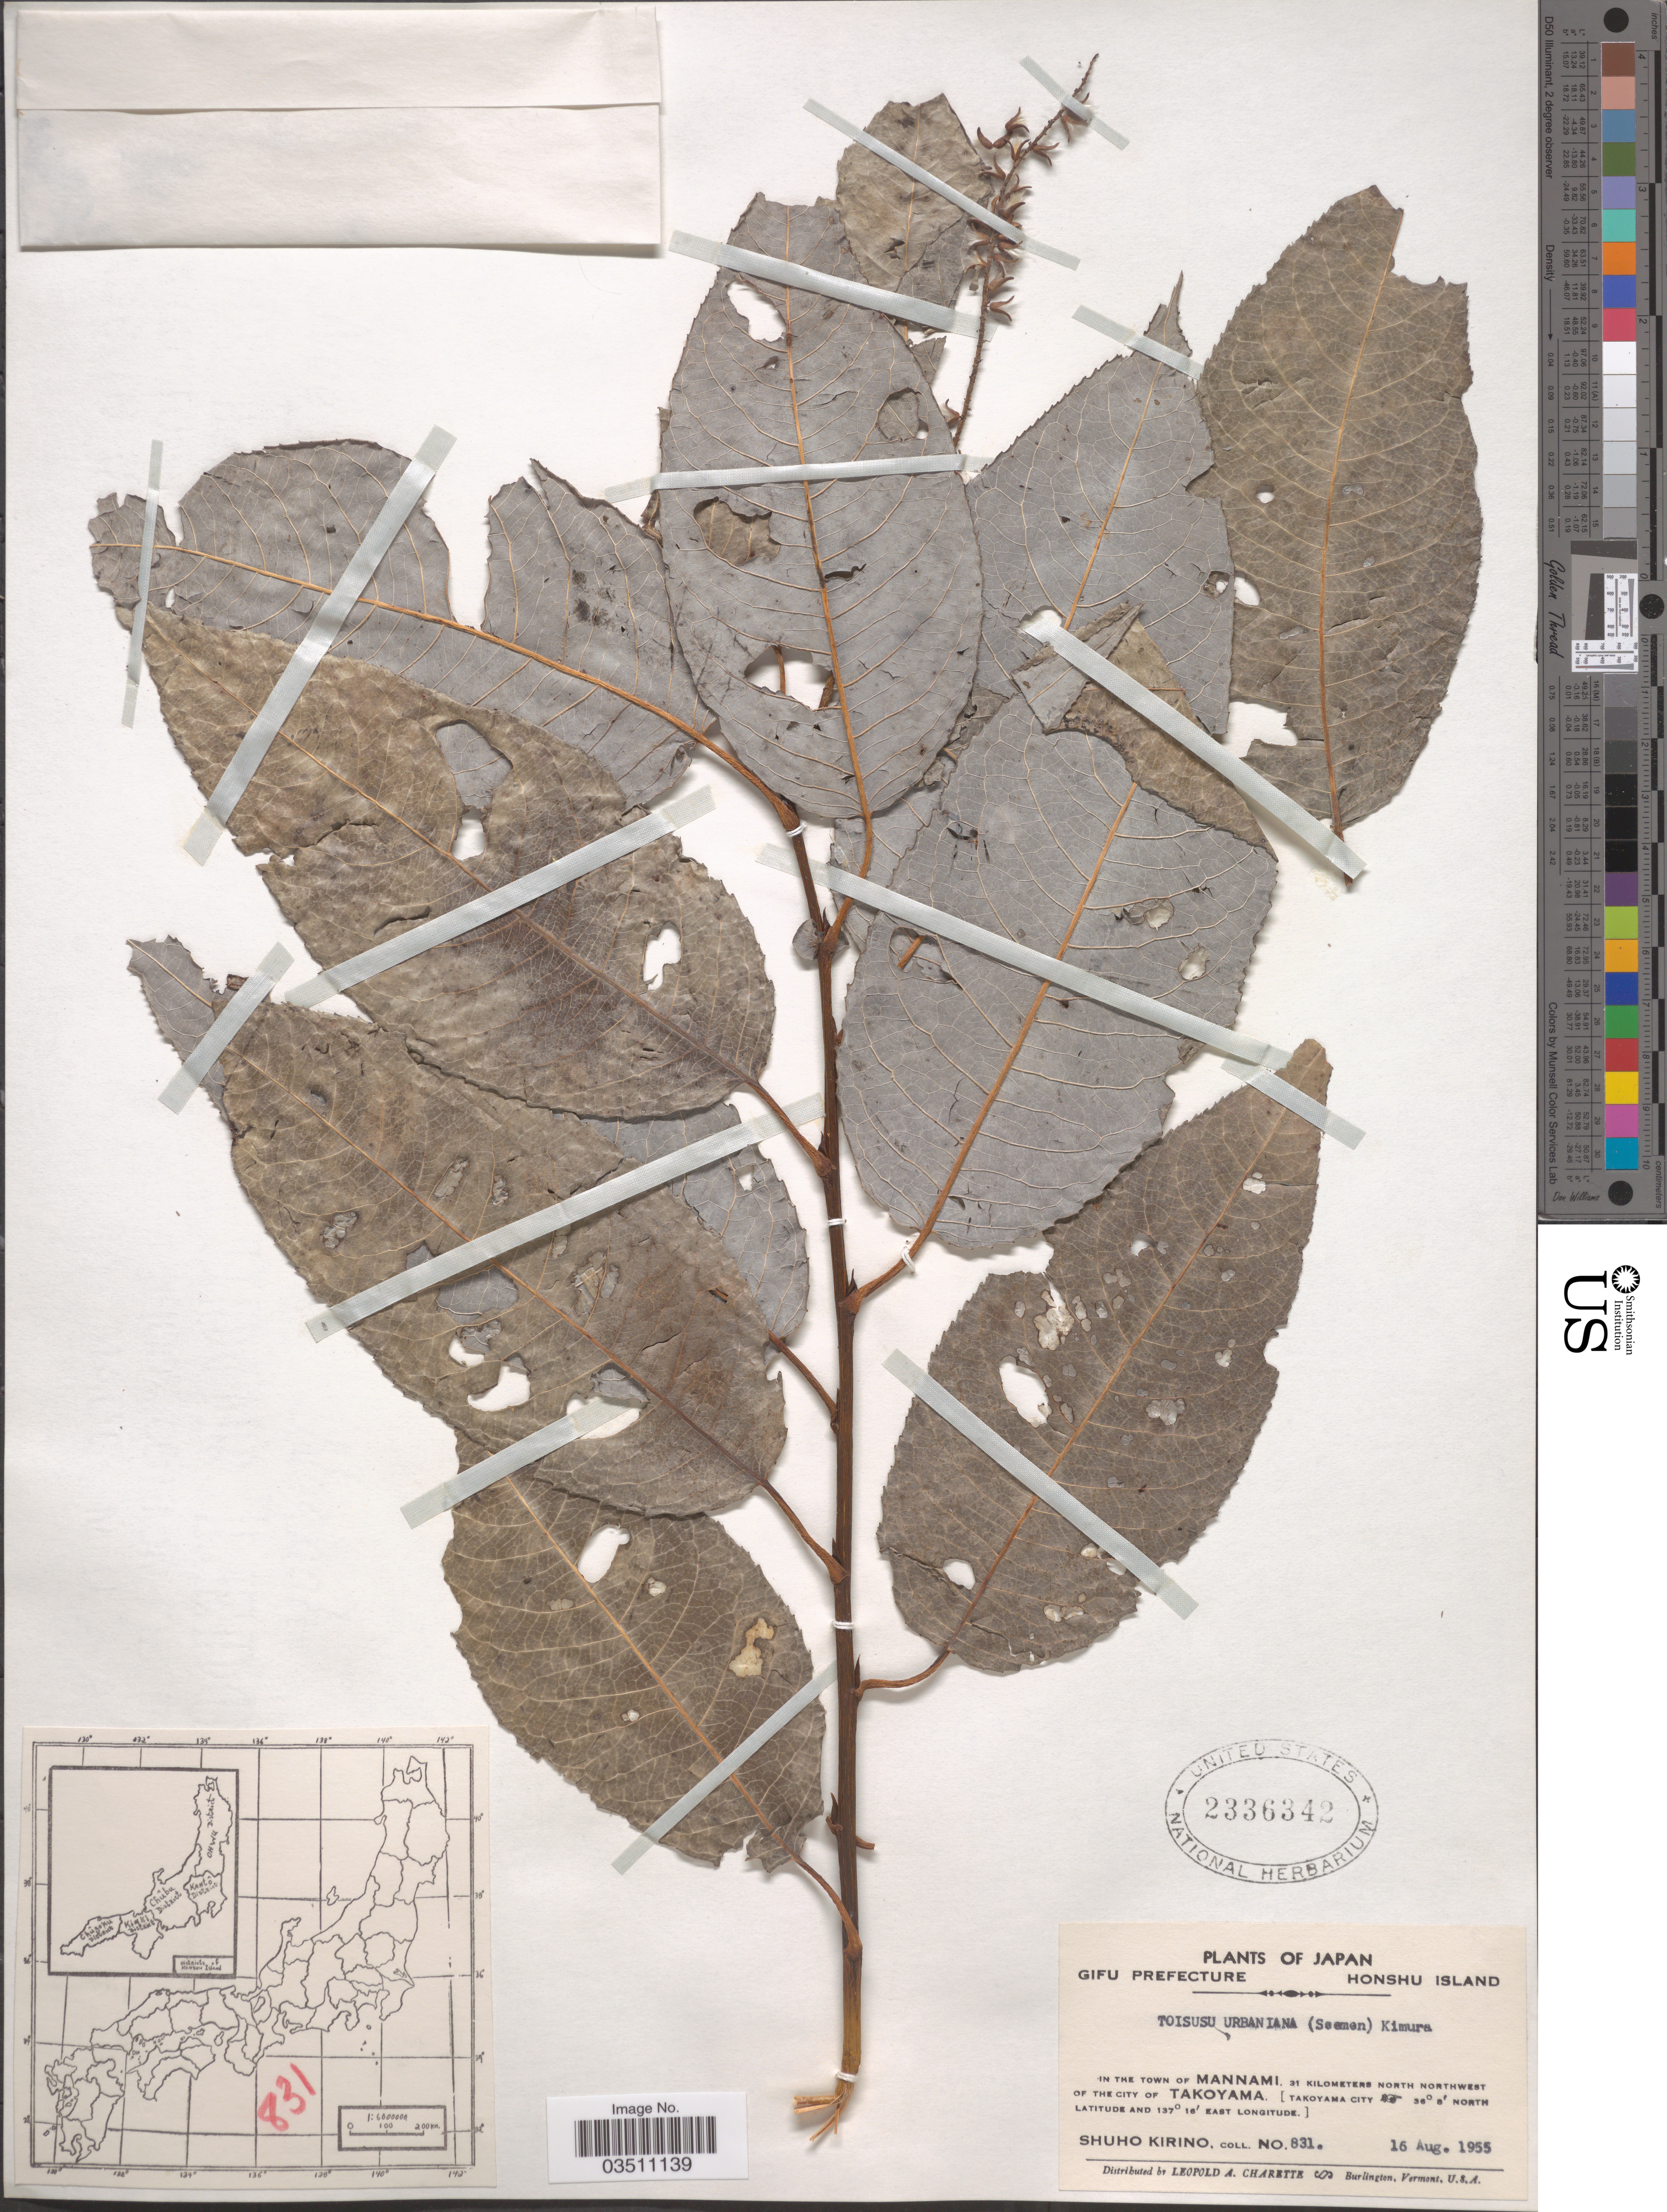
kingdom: Plantae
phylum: Tracheophyta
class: Magnoliopsida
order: Malpighiales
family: Salicaceae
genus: Salix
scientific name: Salix urbaniana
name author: Seemen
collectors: S. Kirino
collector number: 831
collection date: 1955-08-16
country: Japan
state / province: Gihu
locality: Gifu Prefecture. Honshu Island. In the town of Mannami, 31 kilometers north northwest of the city of Takoyama [Takoyama City]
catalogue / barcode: US 2336342